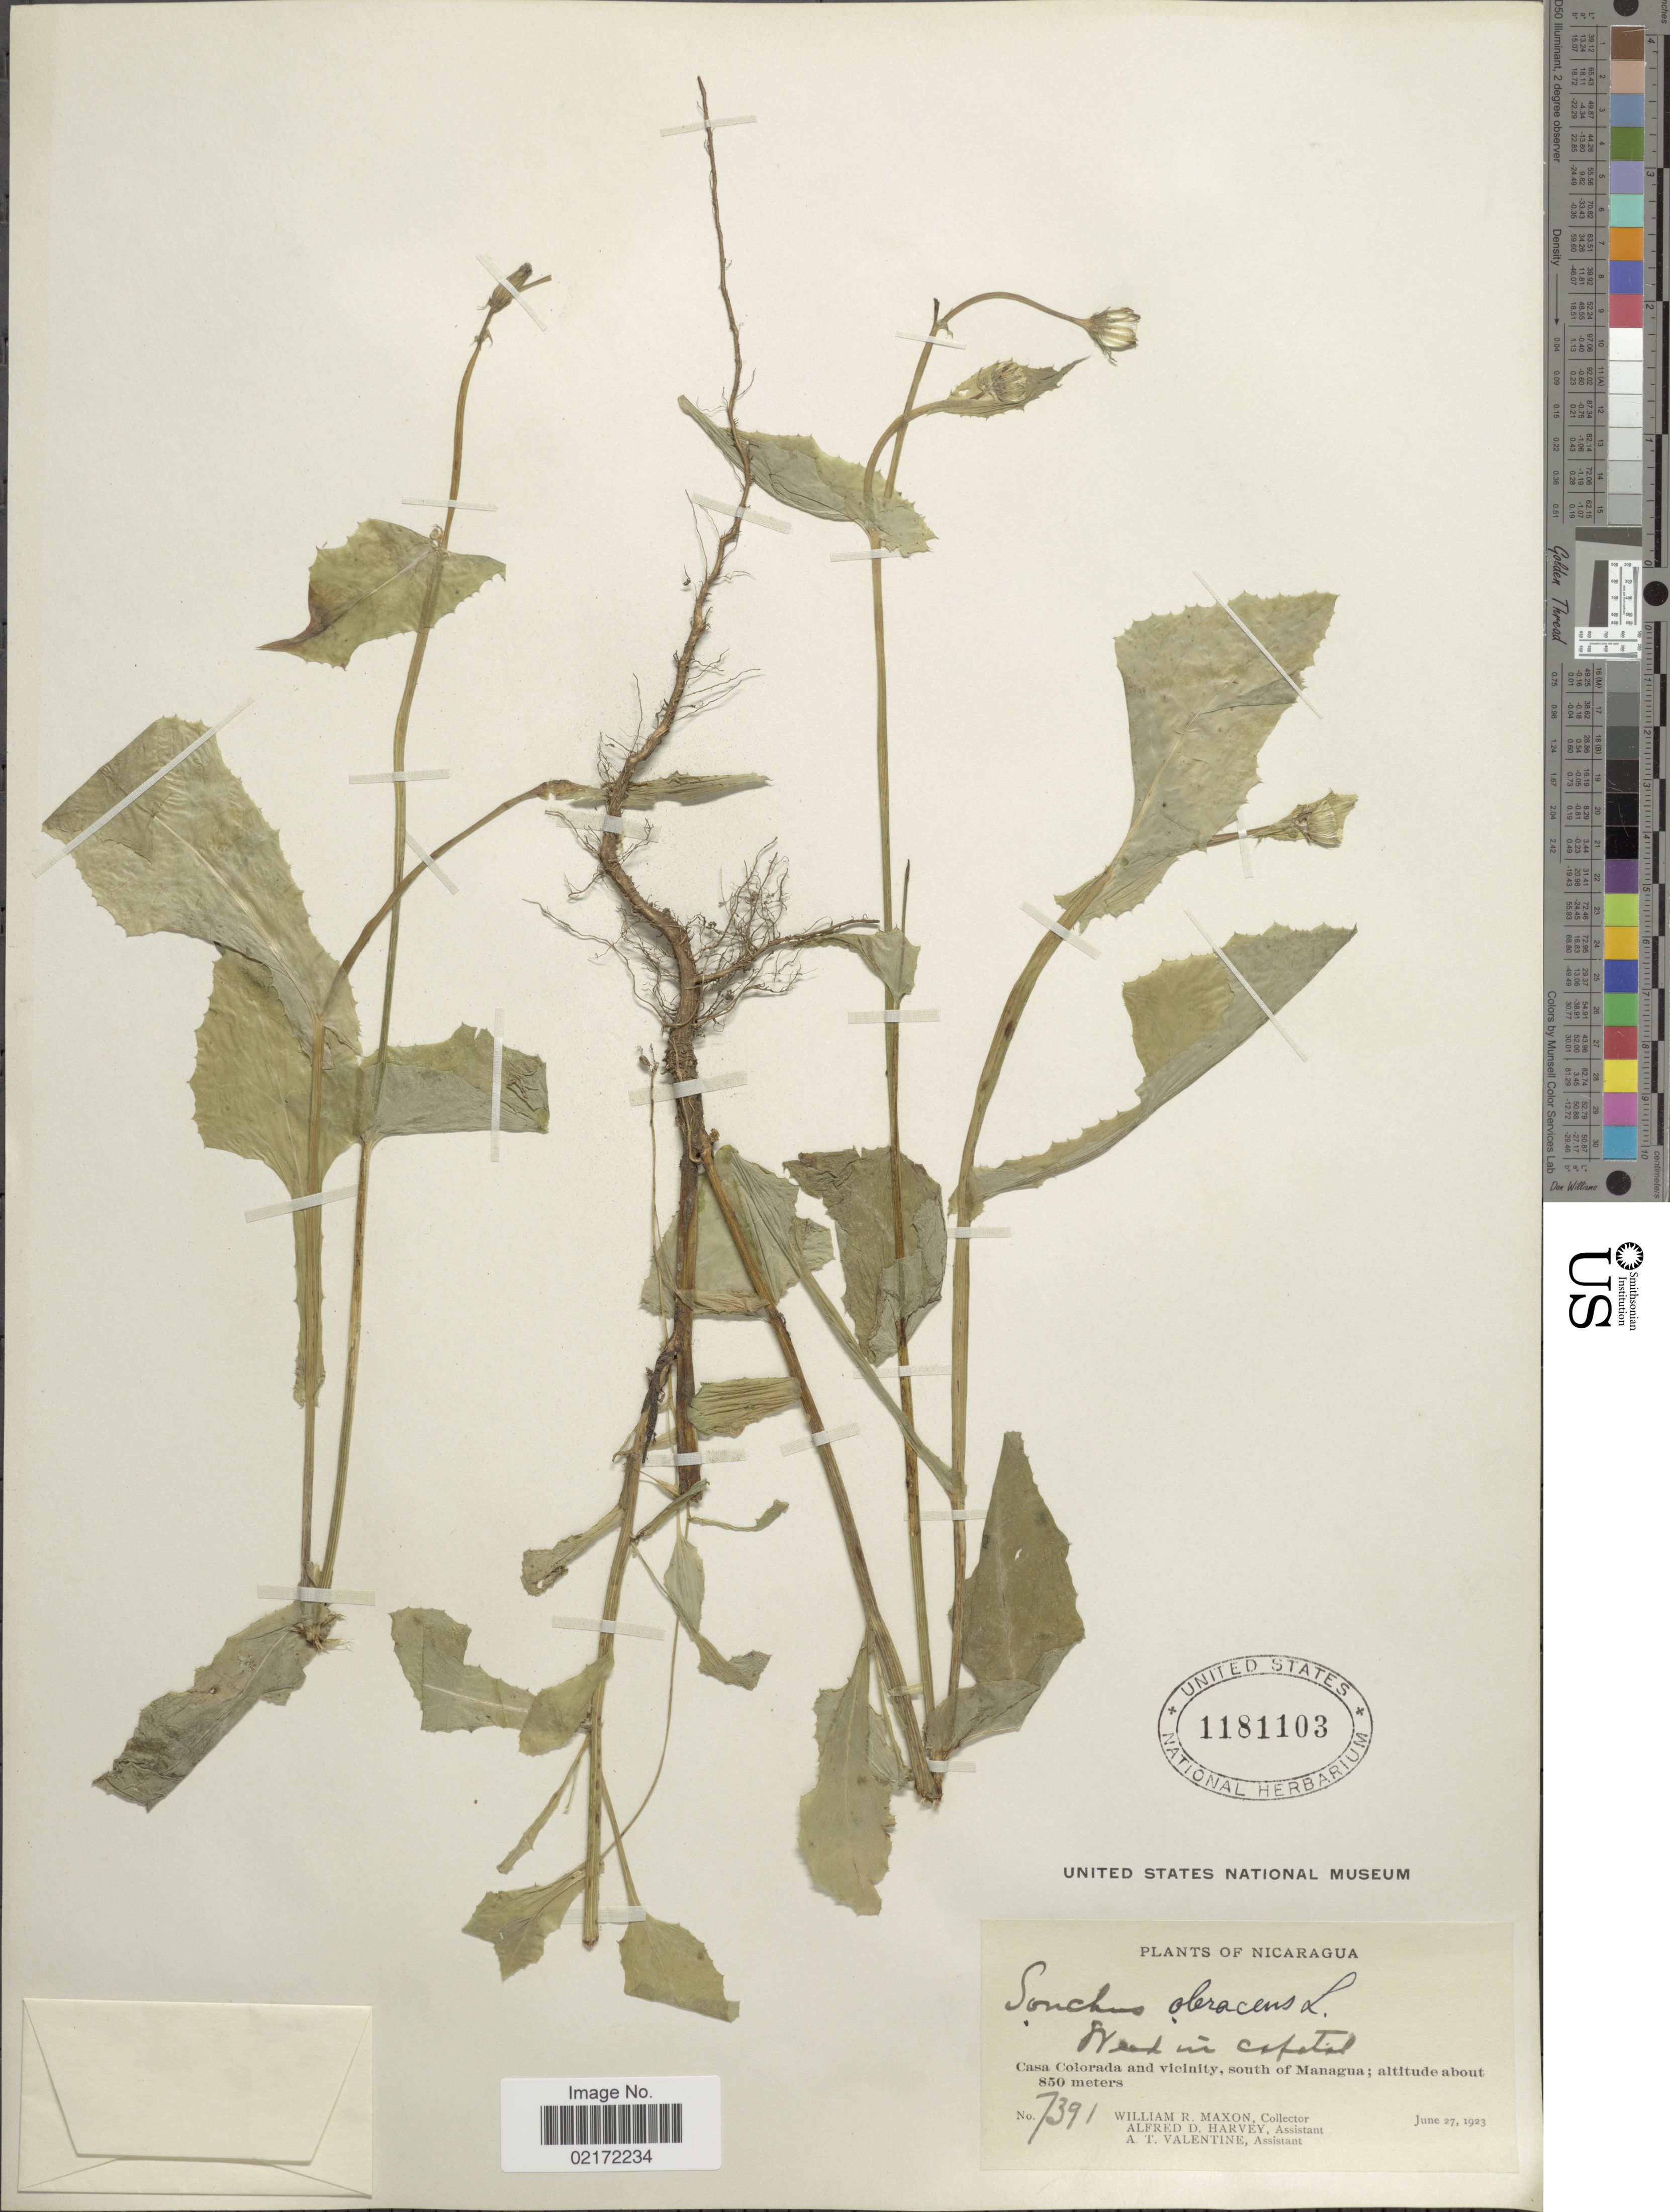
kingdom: Plantae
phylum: Tracheophyta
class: Magnoliopsida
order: Asterales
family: Asteraceae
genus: Sonchus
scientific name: Sonchus oleraceus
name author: L.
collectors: W. R. Maxon, A. D. Harvey & A. Valentine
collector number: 7391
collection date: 1923-06-27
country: Nicaragua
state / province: Managua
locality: Casa Colorada and vicinity, south of Managua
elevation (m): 850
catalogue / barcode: US 1181103